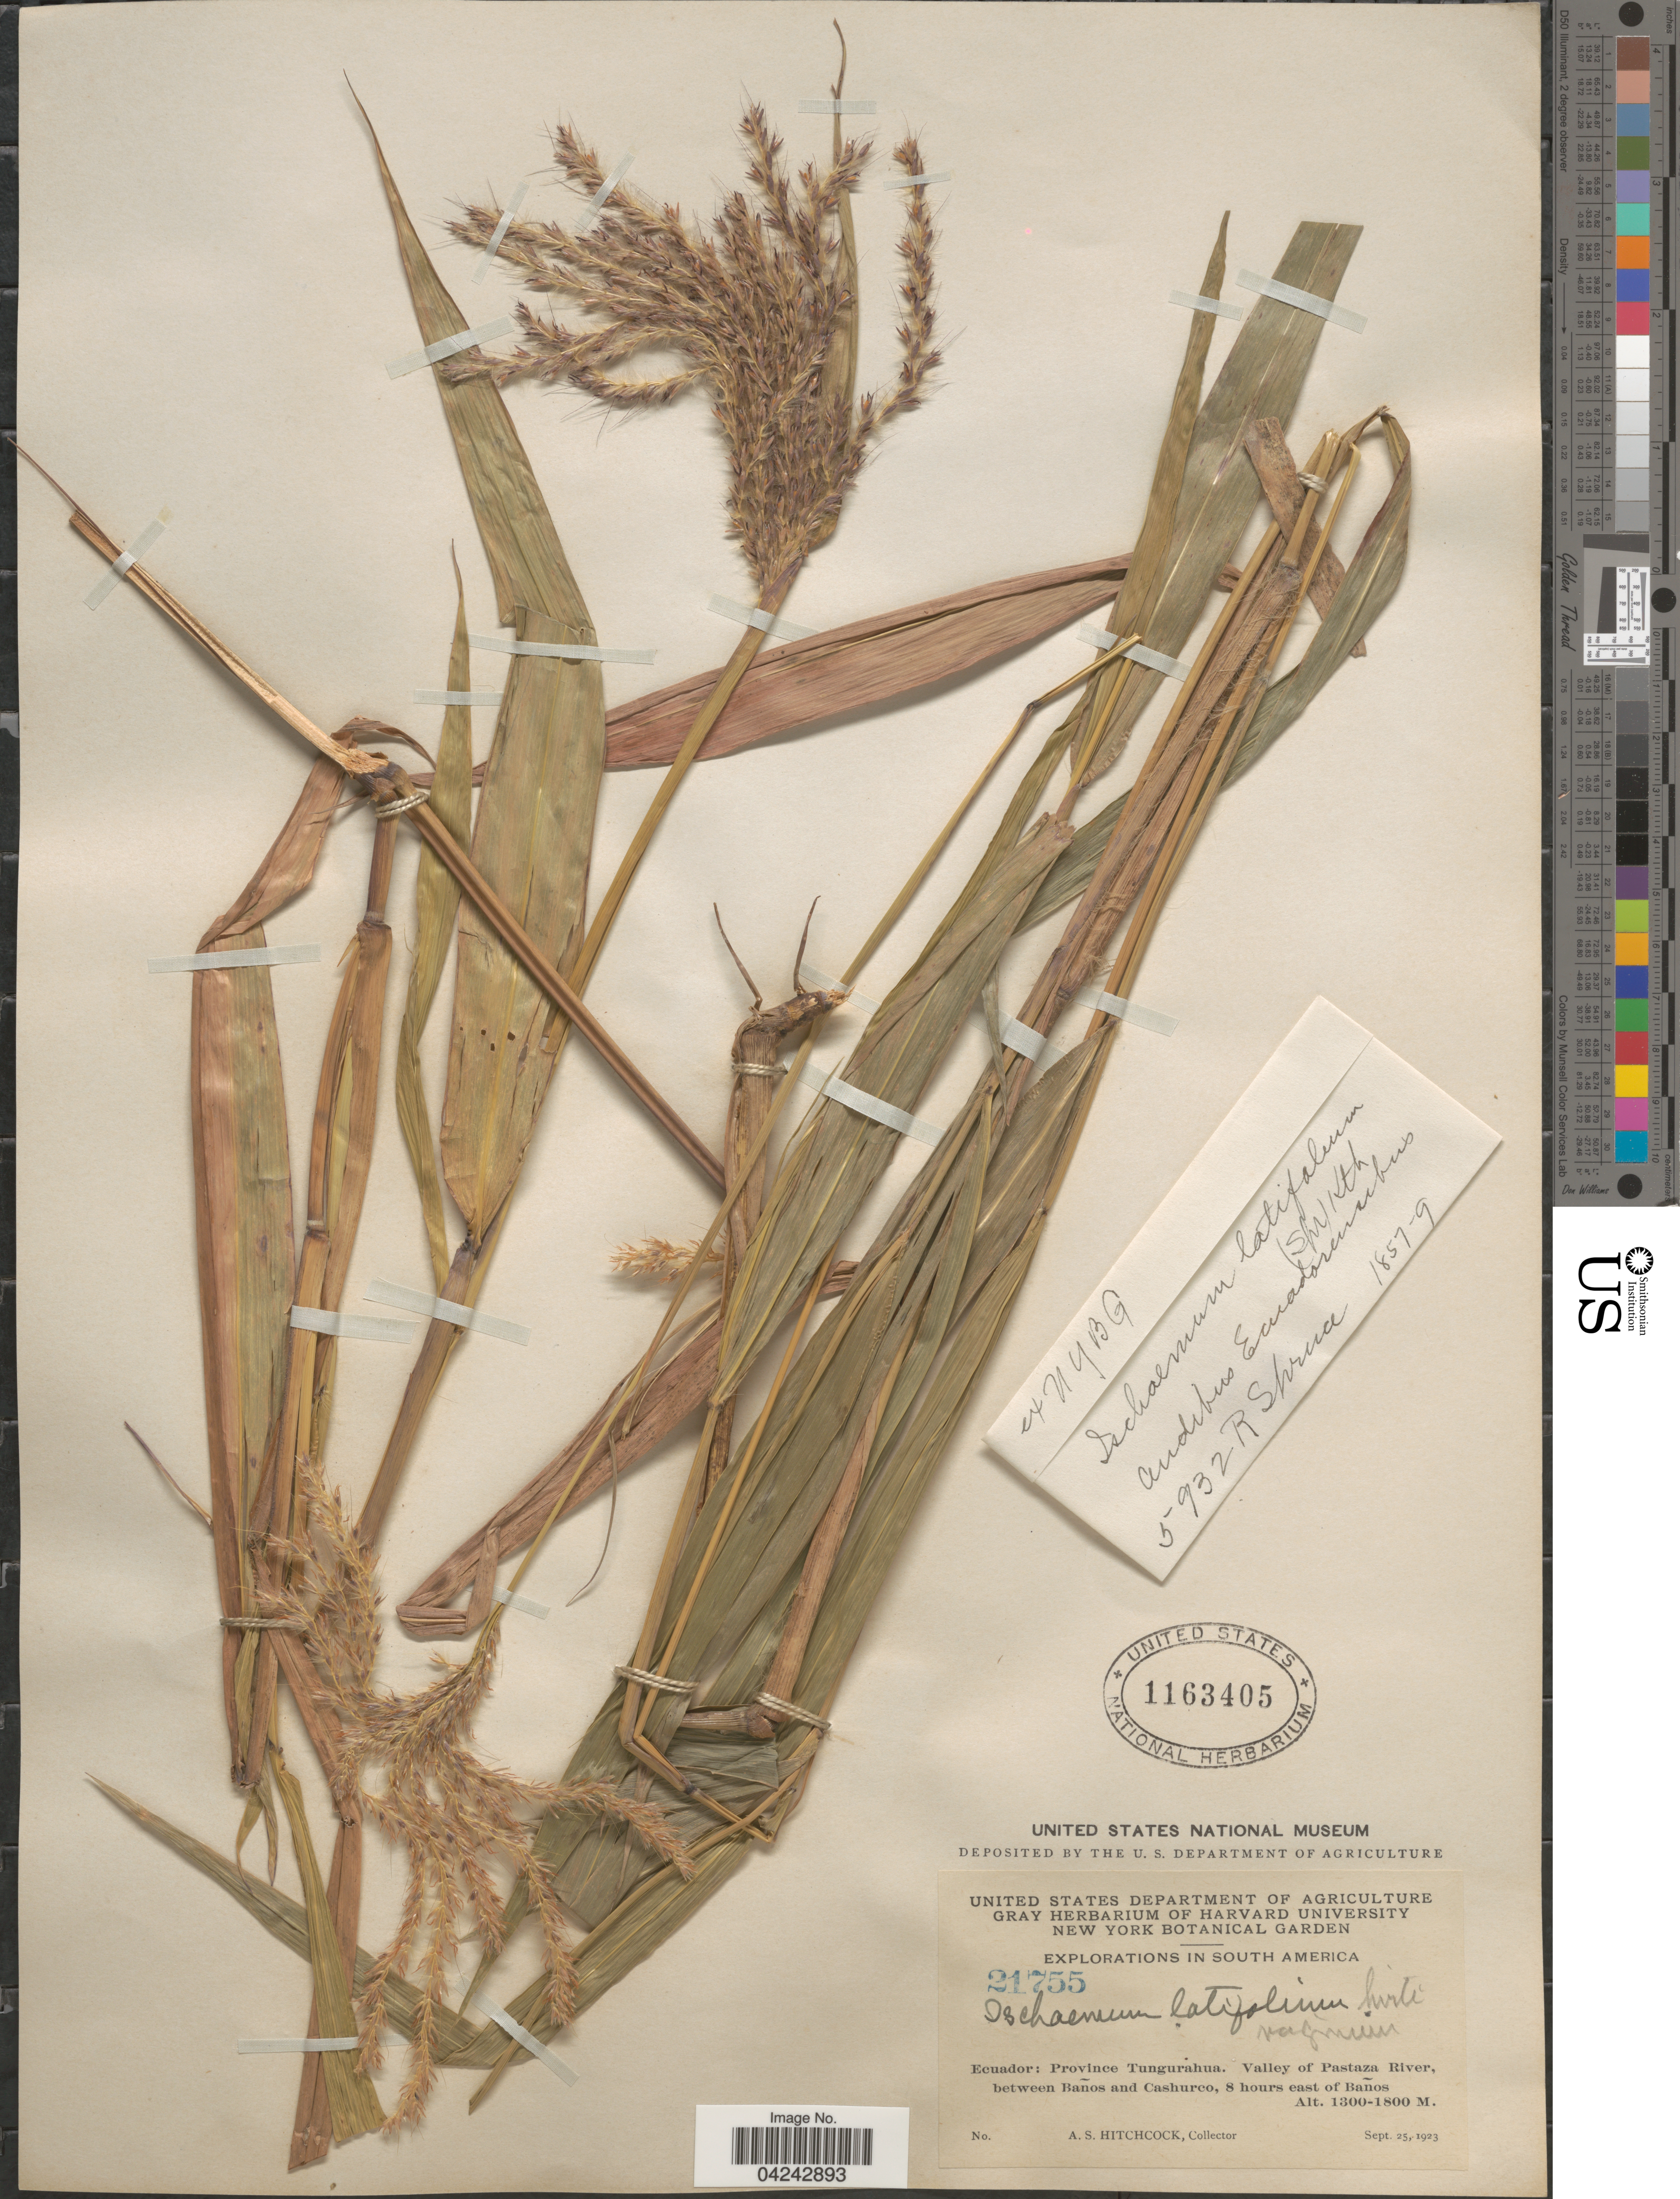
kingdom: Plantae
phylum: Tracheophyta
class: Liliopsida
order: Poales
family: Poaceae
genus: Ischaemum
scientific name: Ischaemum latifolium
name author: (Spreng.) Kunth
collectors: A. S. Hitchcock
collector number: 21755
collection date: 1923-09-25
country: Ecuador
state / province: Tungurahua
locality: Explorations in South America. Valley of Pastaza River, between Baños and Cashurco, 8 hours east of Baños.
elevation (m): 1300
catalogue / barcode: US 1163405